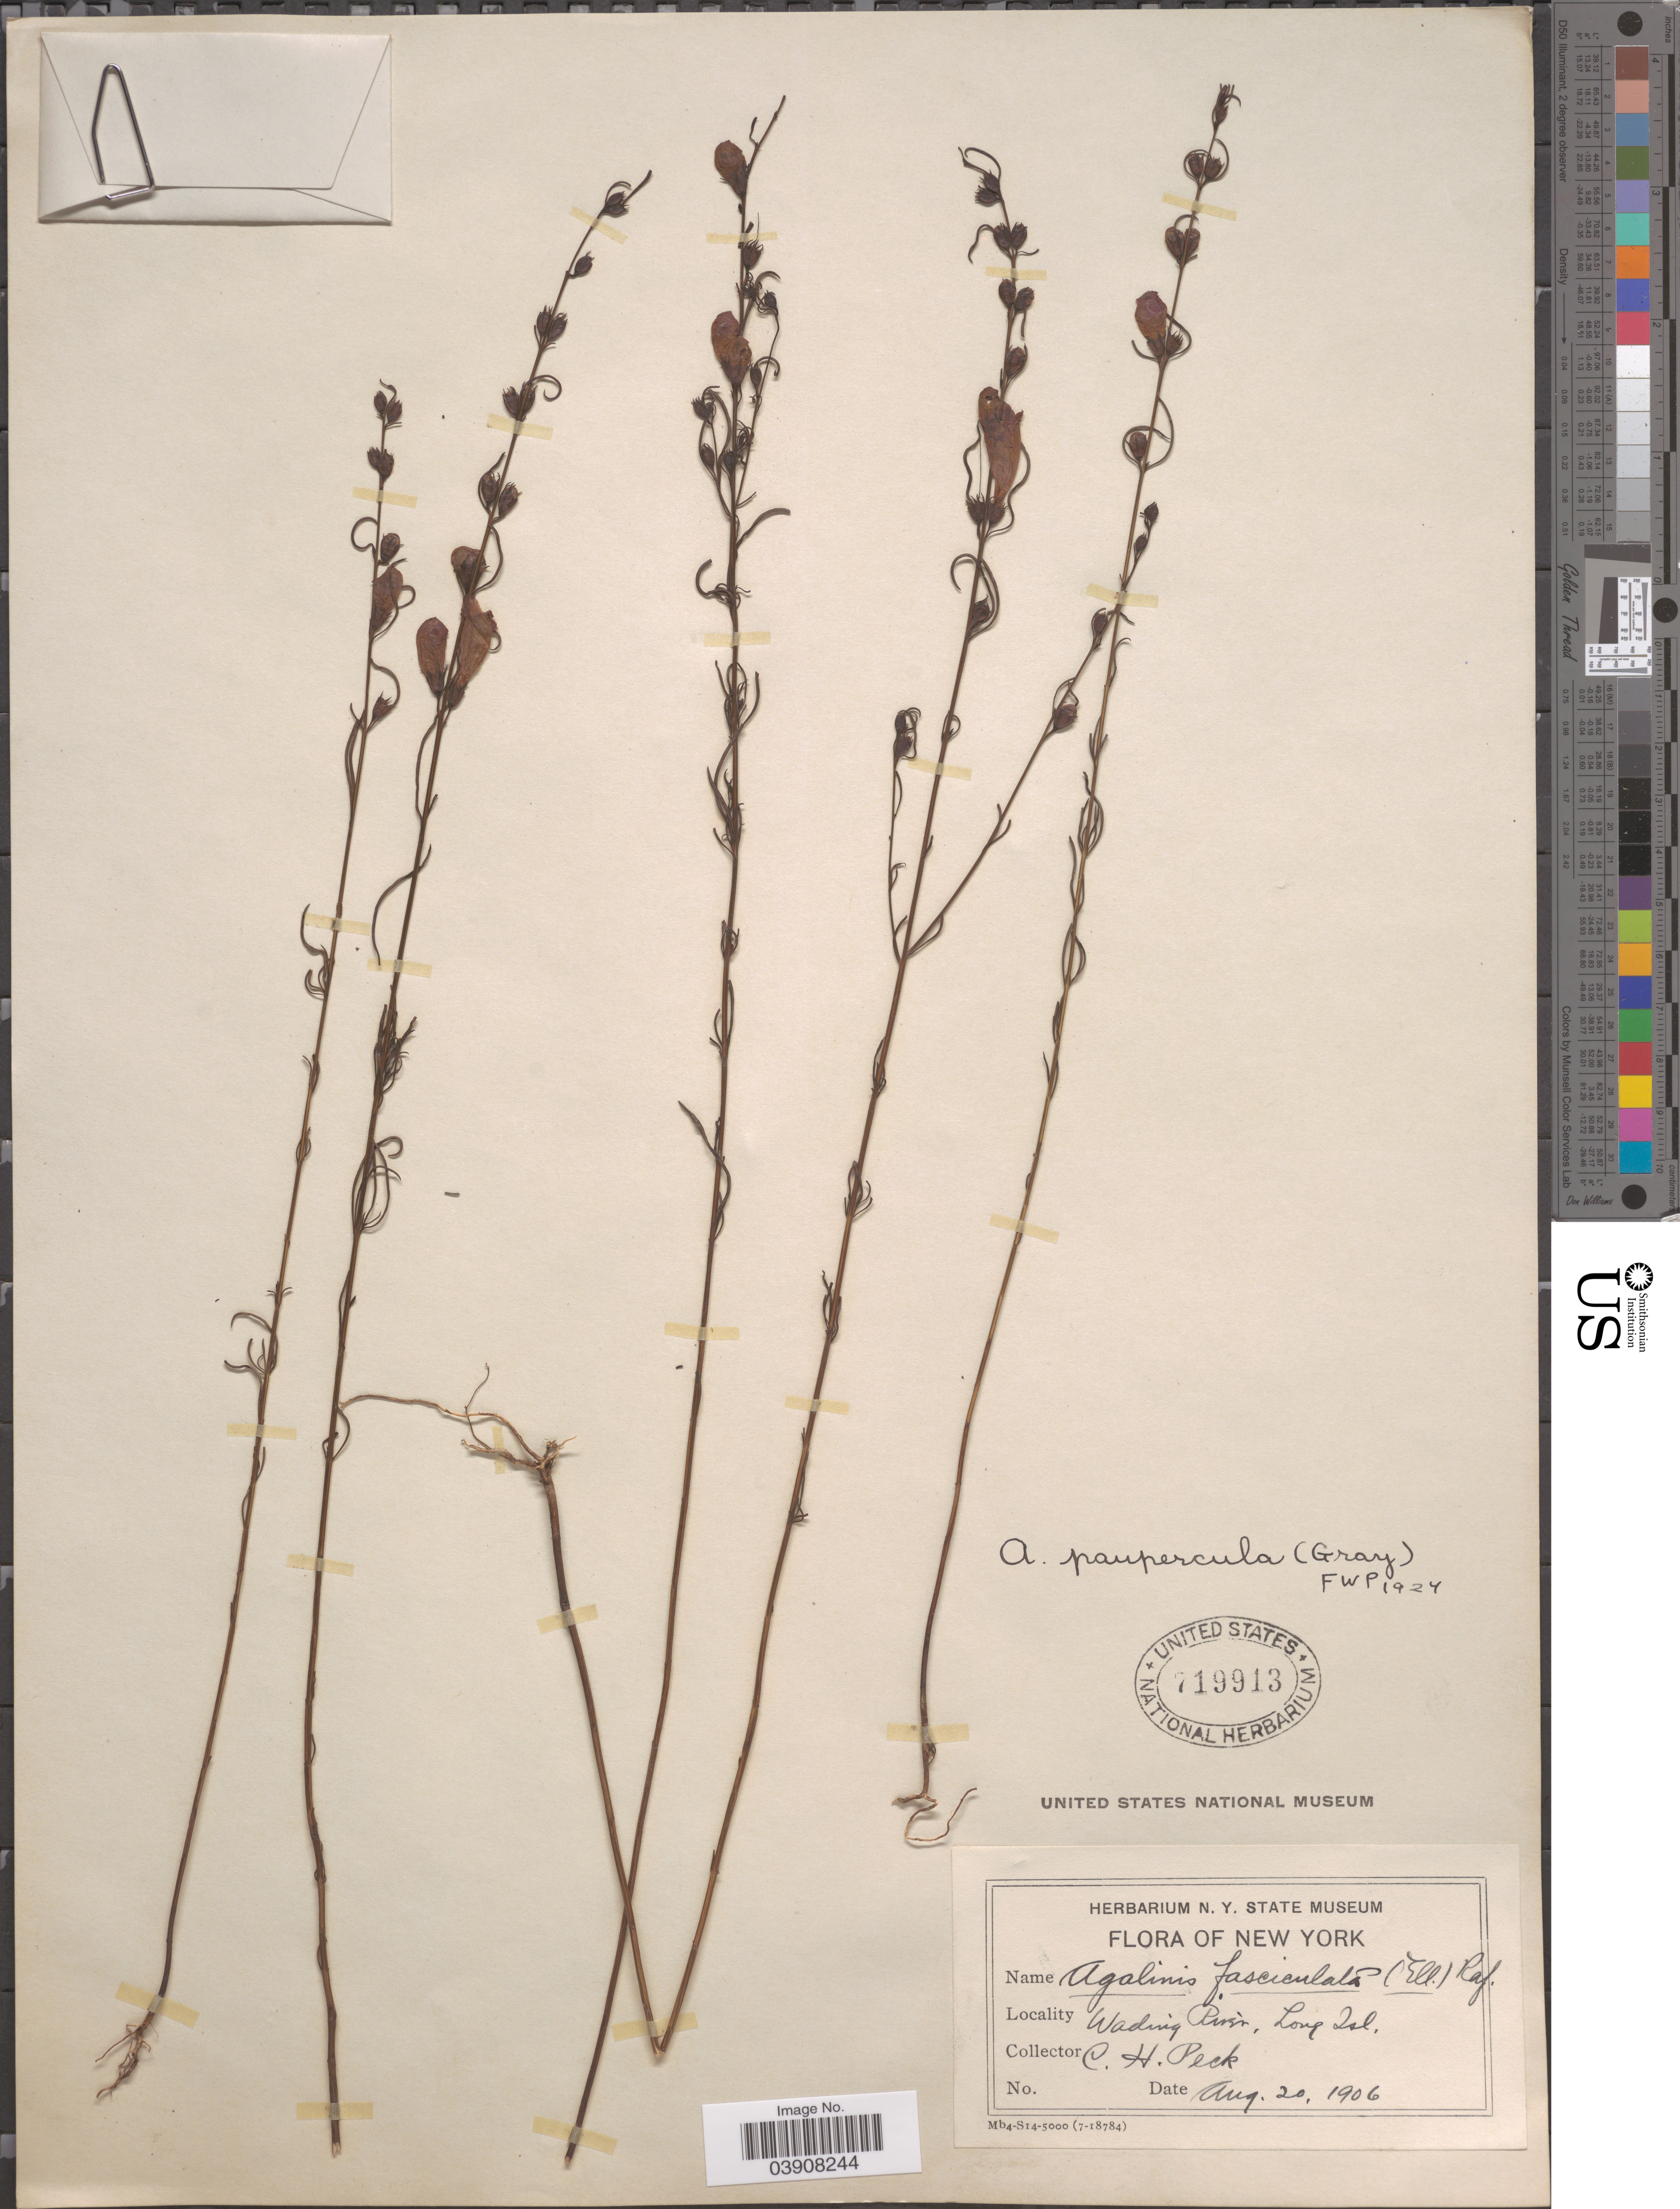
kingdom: Plantae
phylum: Tracheophyta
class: Magnoliopsida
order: Lamiales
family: Orobanchaceae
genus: Agalinis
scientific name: Agalinis paupercula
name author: (A. Gray) Britton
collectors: C. H. Peck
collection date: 1906-08-20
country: United States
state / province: New York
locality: Wading River, Long Isl.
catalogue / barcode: US 719913